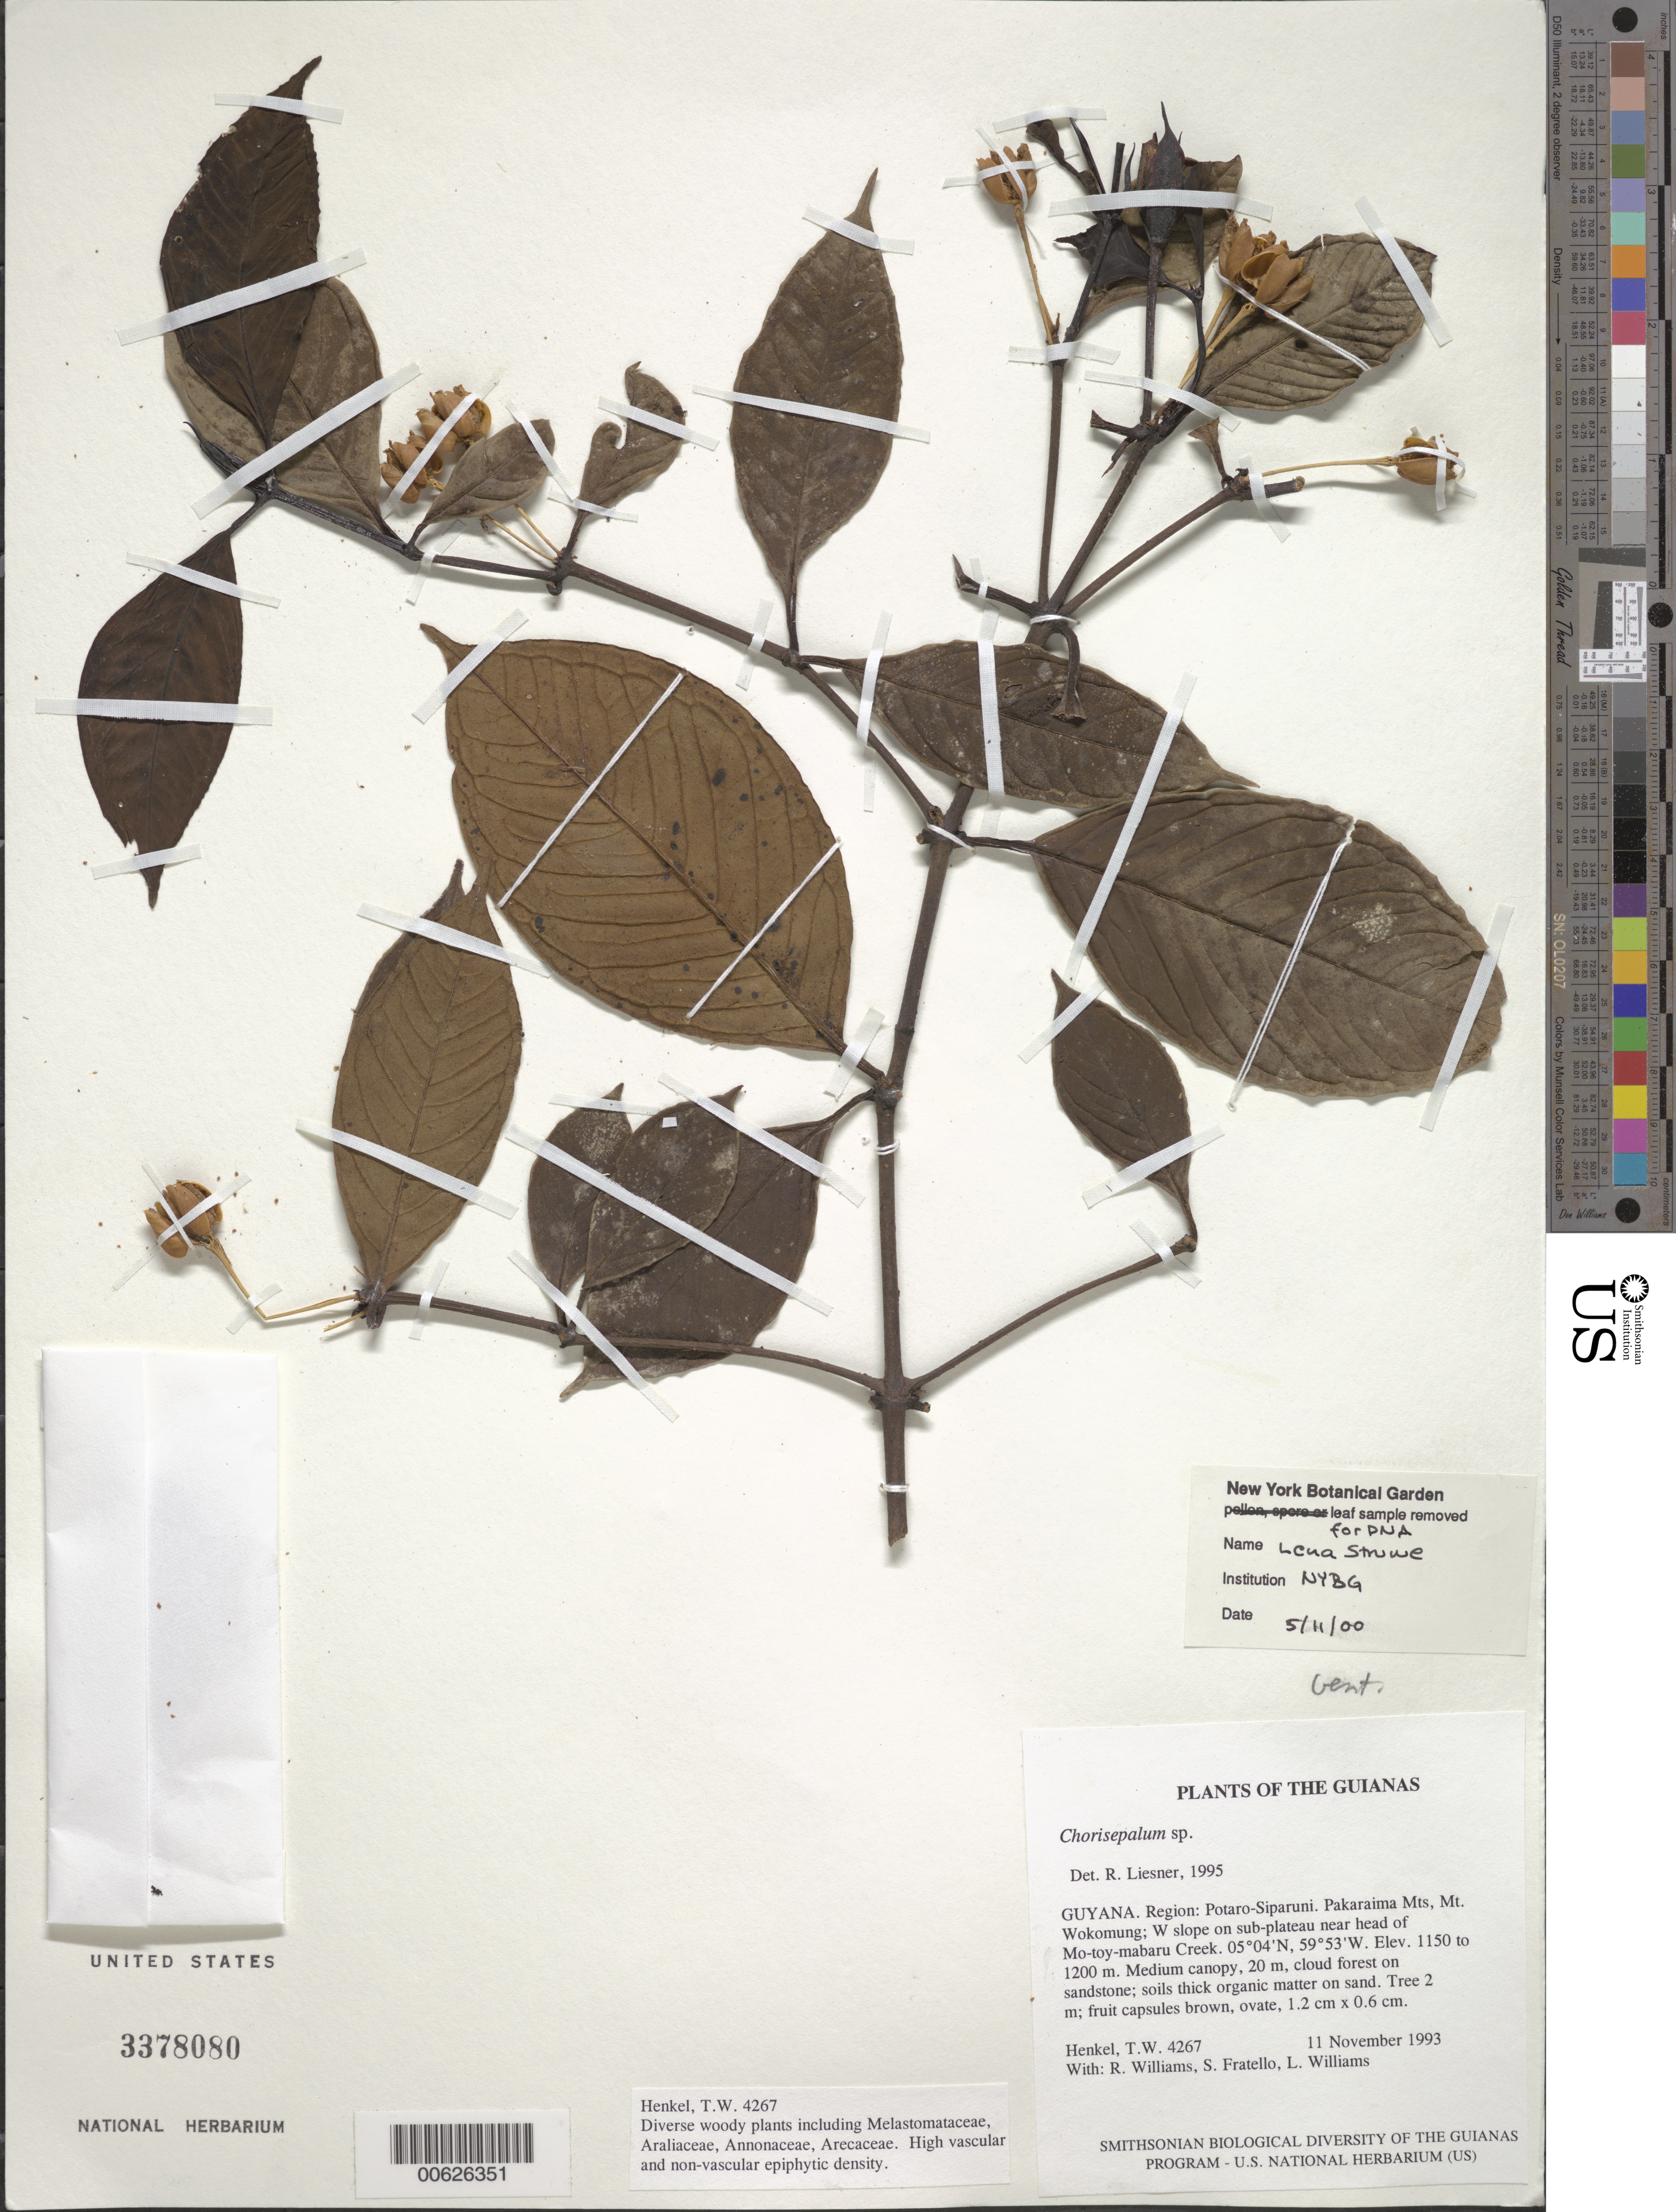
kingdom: Plantae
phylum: Tracheophyta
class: Magnoliopsida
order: Gentianales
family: Gentianaceae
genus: Chorisepalum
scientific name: Chorisepalum sp.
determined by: Liesner, R. L.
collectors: T. Henkel, R. Williams, S. Fratello & L. Williams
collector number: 4267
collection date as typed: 11 November 1993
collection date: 1993-11-11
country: Guyana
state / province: Potaro-Siparuni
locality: Pakaraima Mts, Mt. Wokomung; W slope on sub-plateau near head of Mo-toy-mabaru Creek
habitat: Medium canopy, 20 m, cloud forest on sandstone; soils thick organic matter on sand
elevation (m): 1150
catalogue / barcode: US 3378080